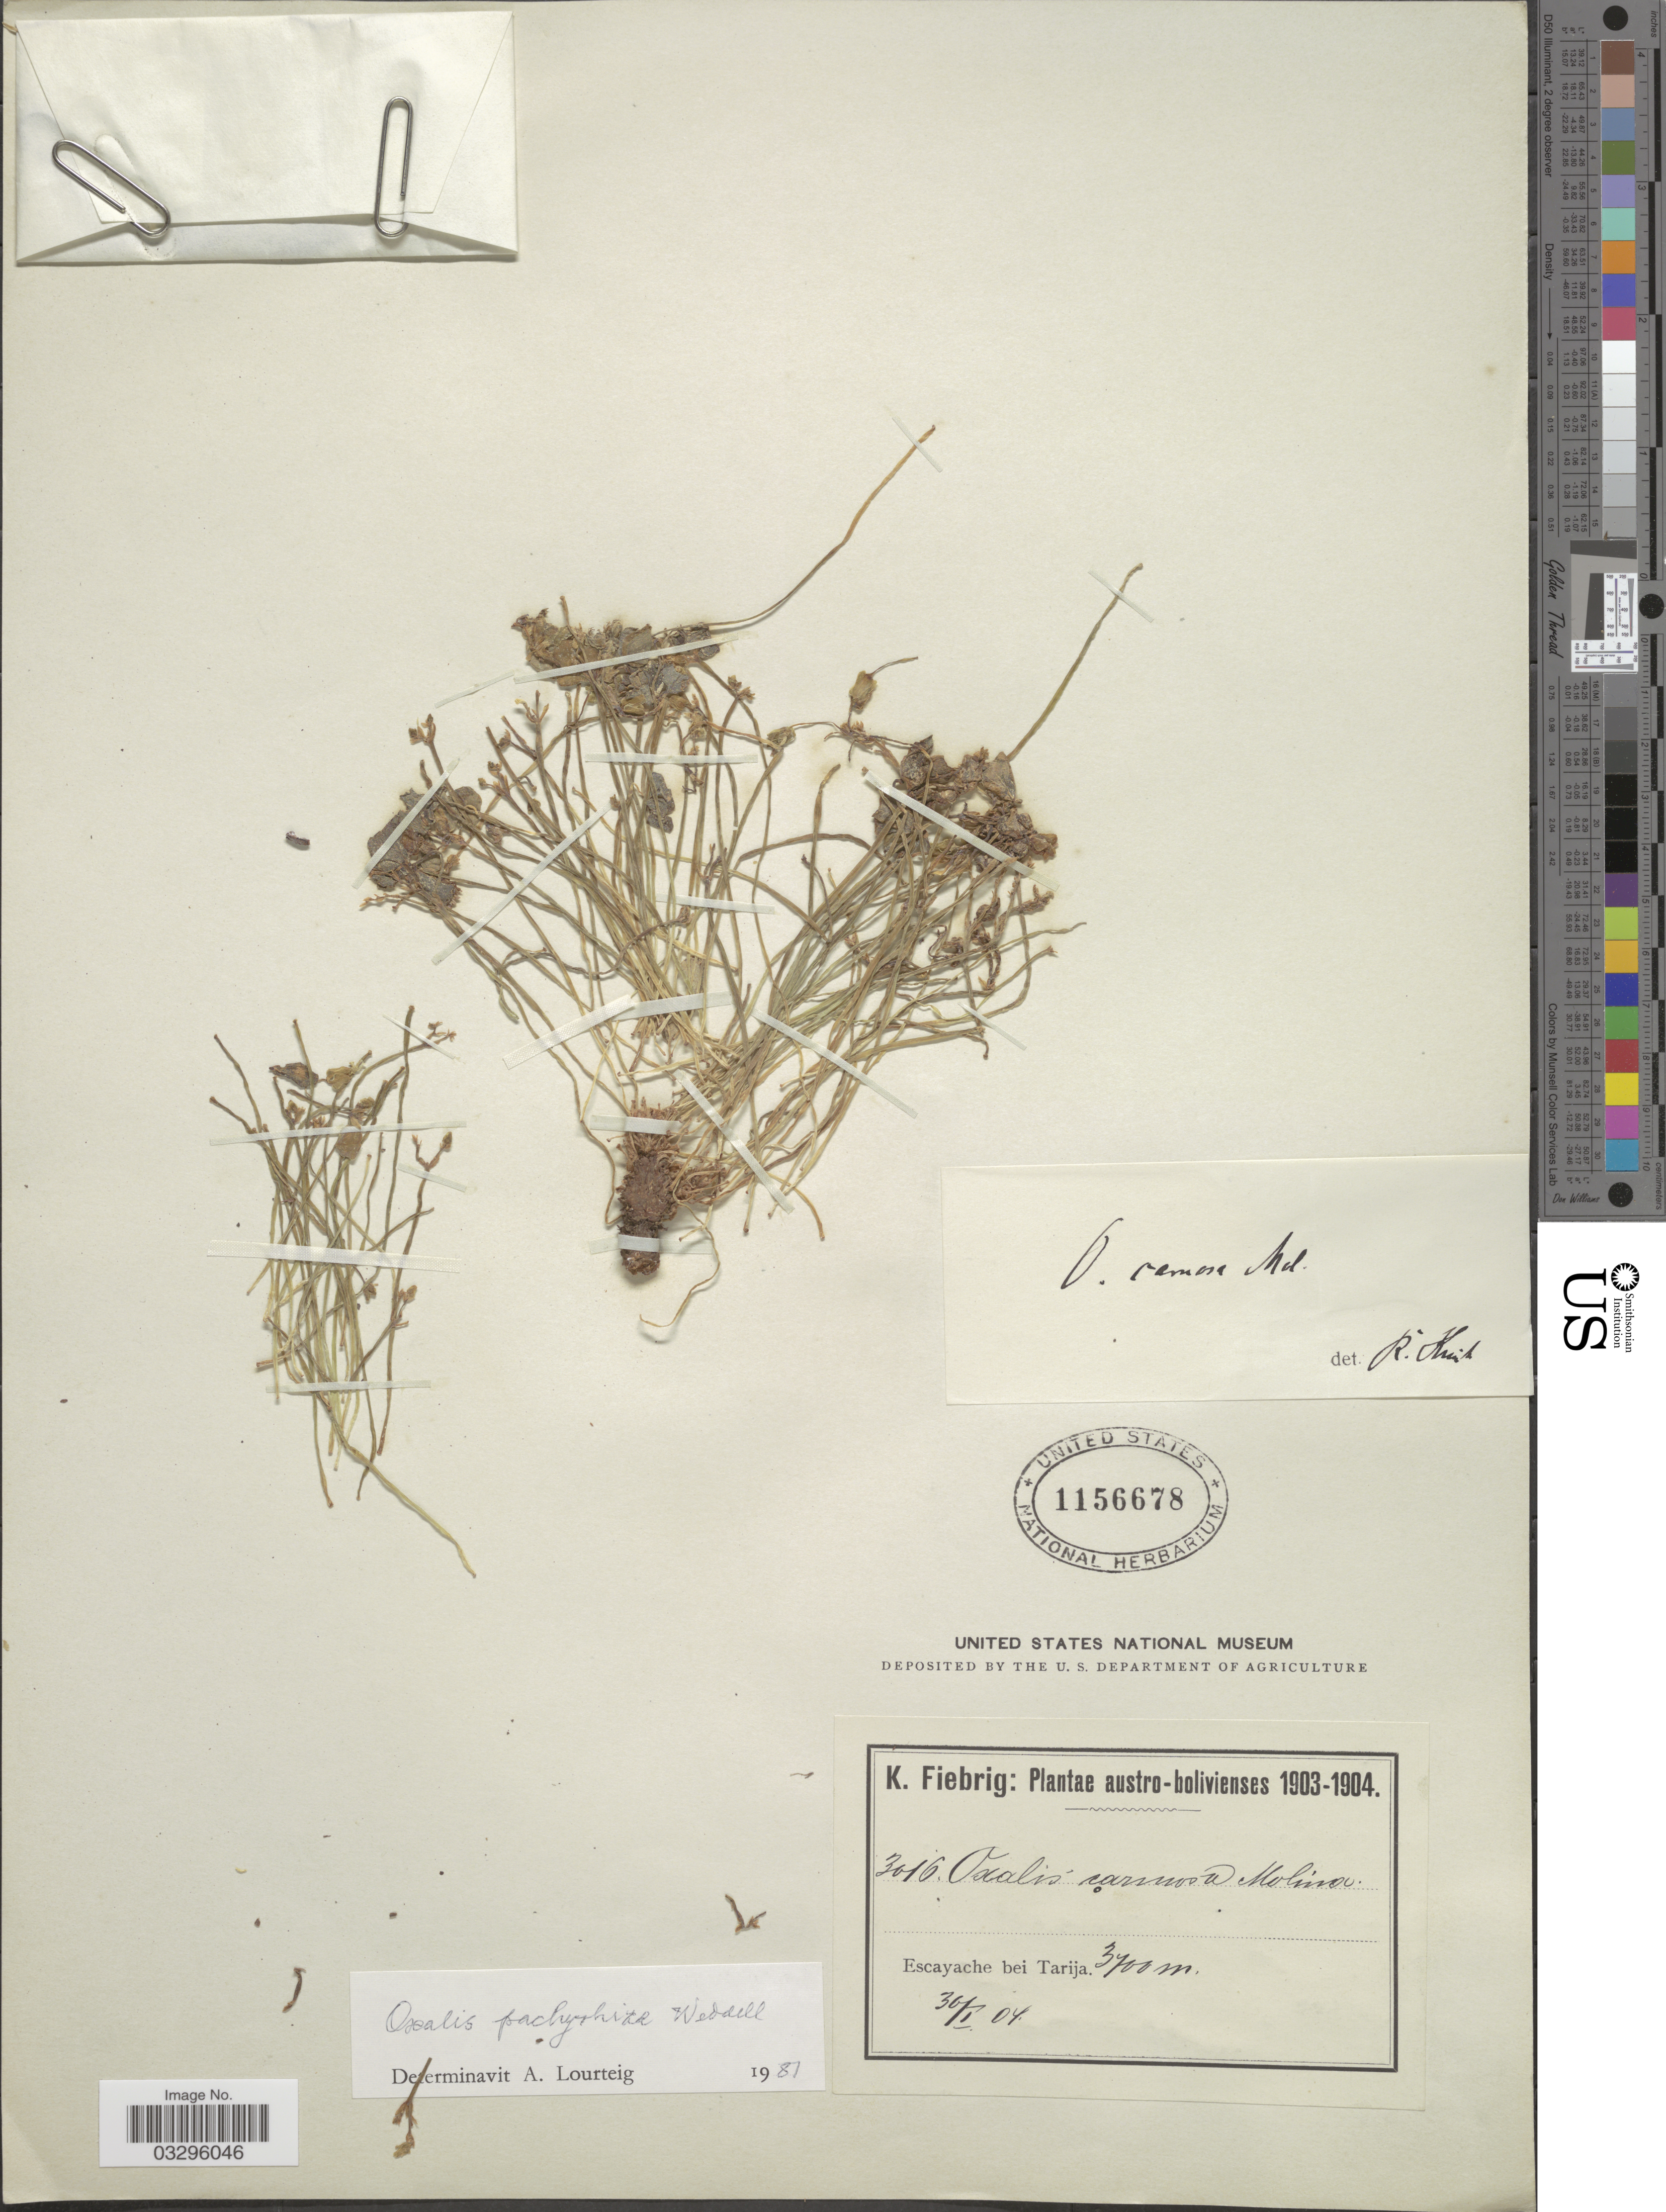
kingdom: Plantae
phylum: Tracheophyta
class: Magnoliopsida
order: Oxalidales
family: Oxalidaceae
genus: Oxalis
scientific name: Oxalis pachyrrhiza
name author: Wedd.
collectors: K. Fiebrig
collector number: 3016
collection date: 1904-01-30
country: Bolivia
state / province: Tarija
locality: Escayache bei Tarija.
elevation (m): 3700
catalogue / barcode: US 1156678